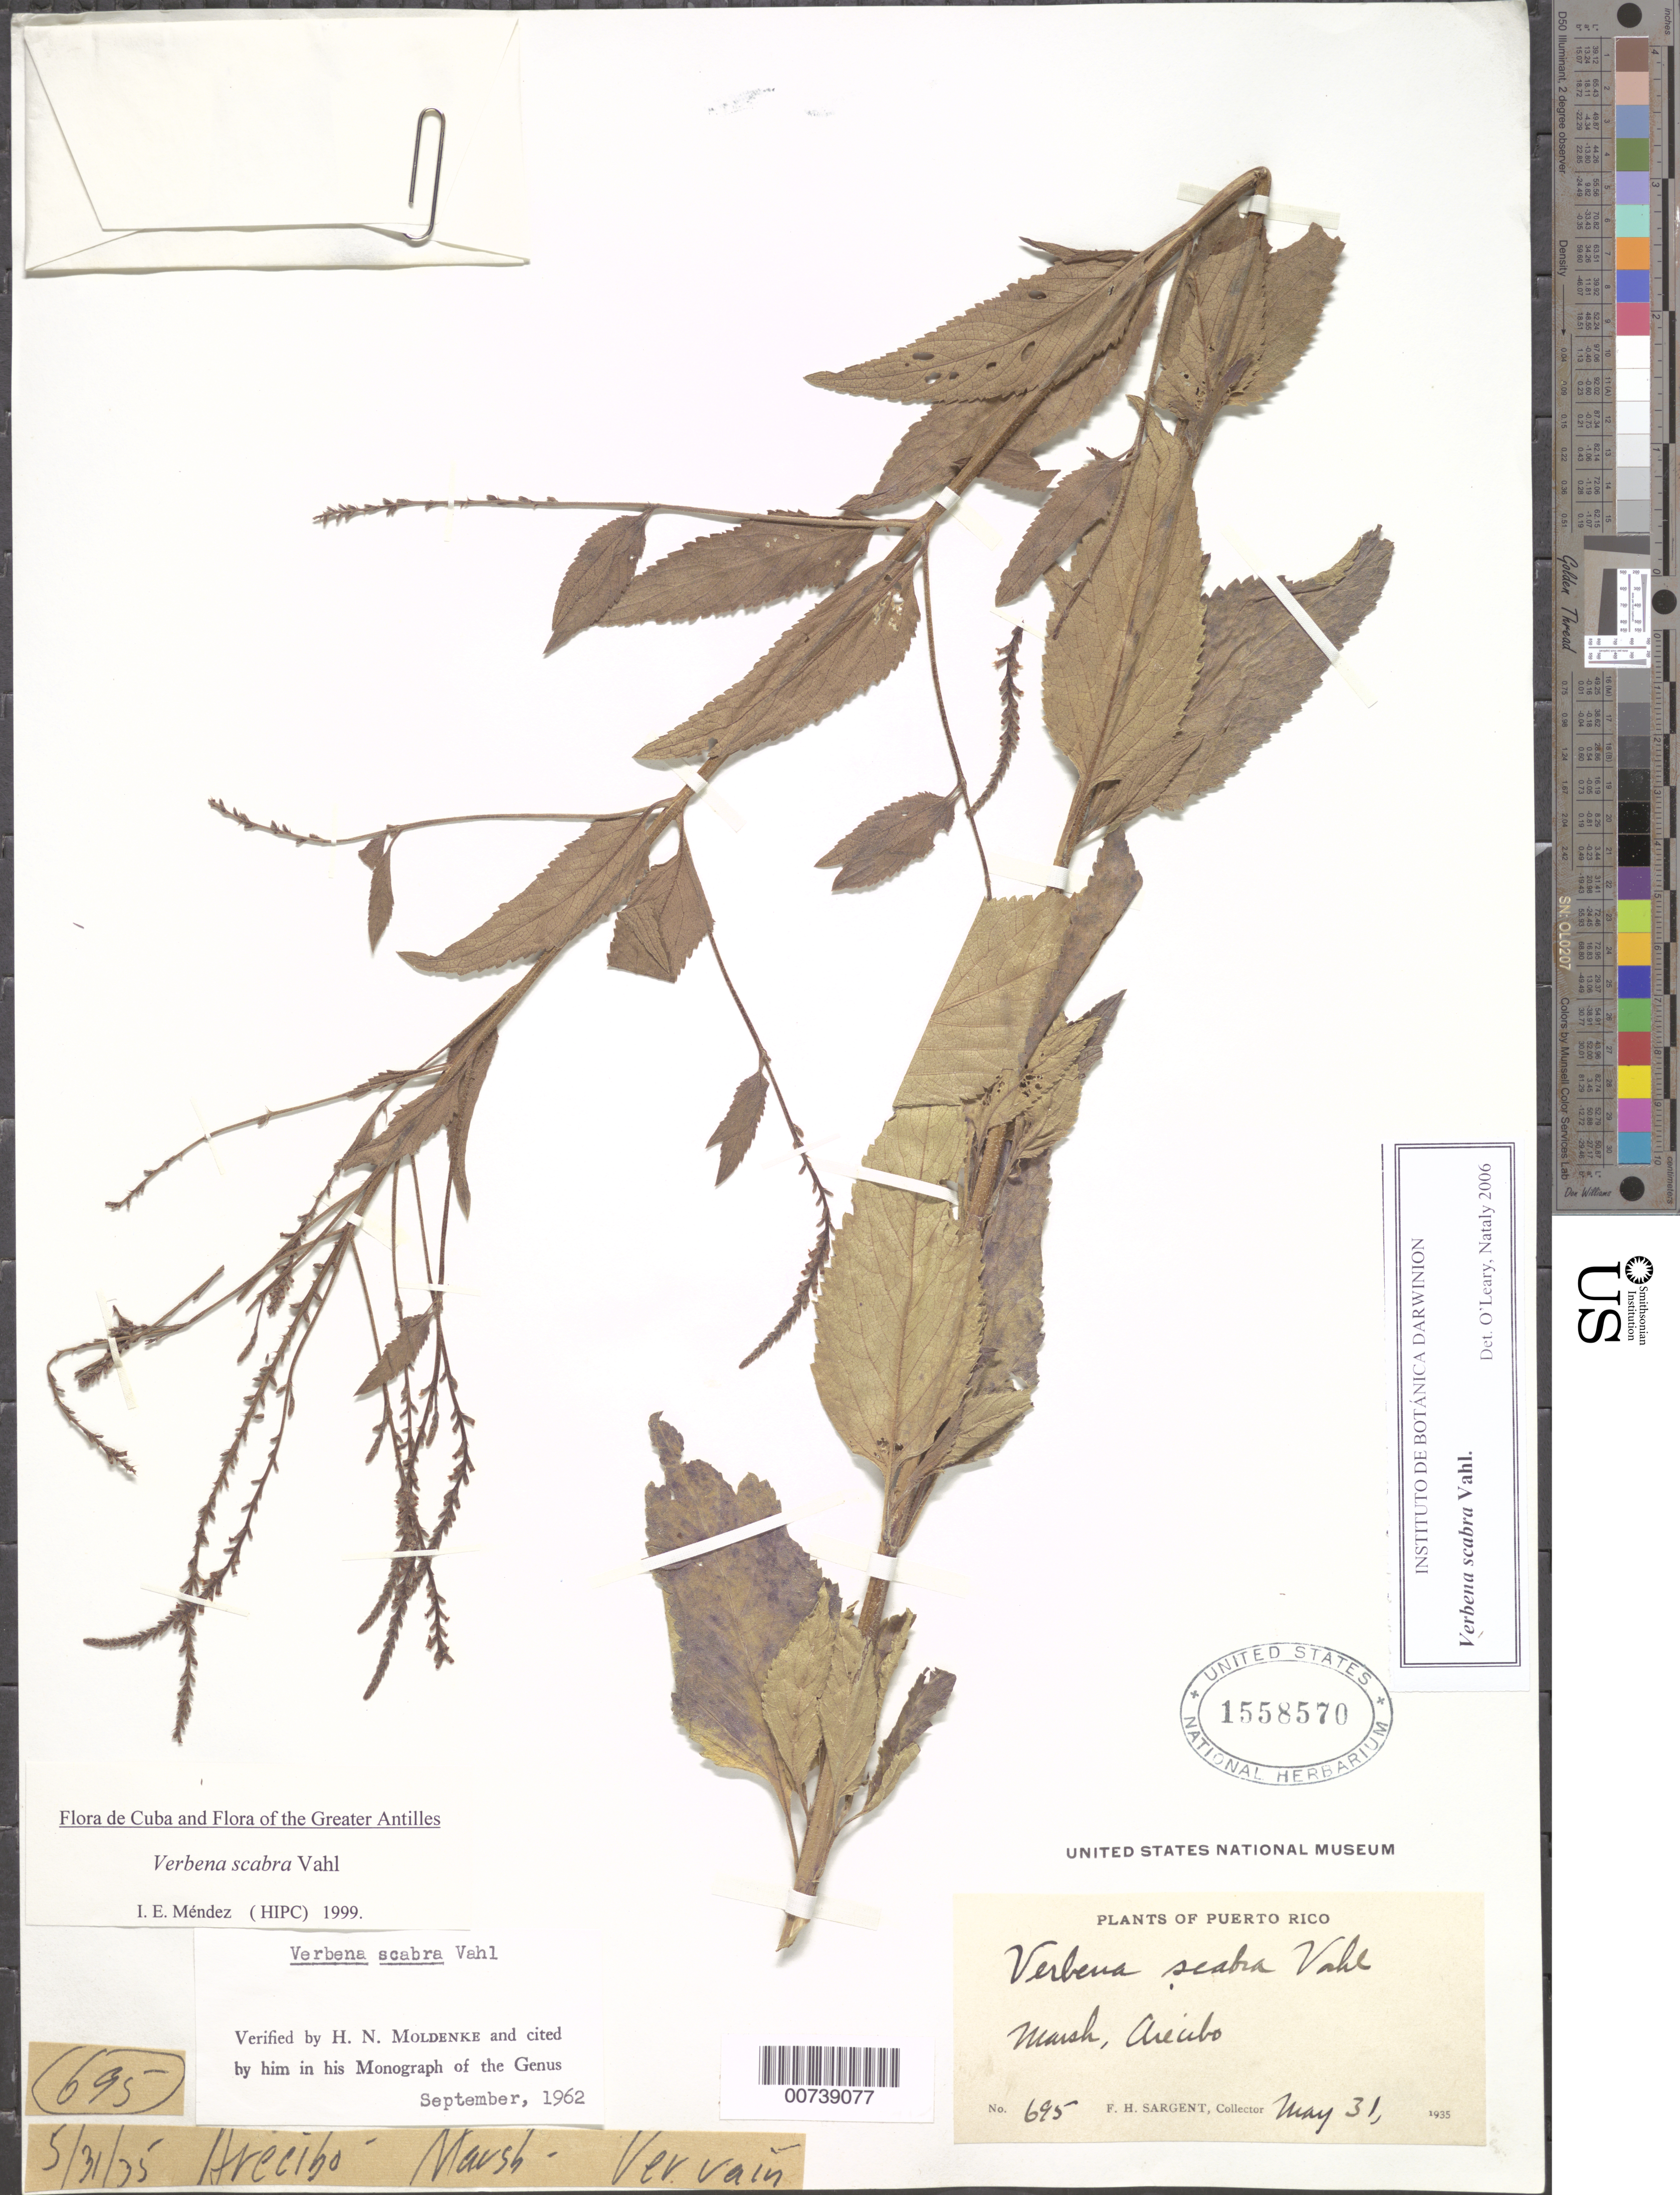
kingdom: Plantae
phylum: Tracheophyta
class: Magnoliopsida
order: Lamiales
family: Verbenaceae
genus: Verbena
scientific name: Verbena scabra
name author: Vahl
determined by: Méndez, Isidro E., (HIPC)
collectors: F. H. Sargent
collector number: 695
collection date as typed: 31 May 1935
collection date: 1935-05-31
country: Puerto Rico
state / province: Arecibo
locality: Arecibo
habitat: Marsh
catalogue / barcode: US 1558570